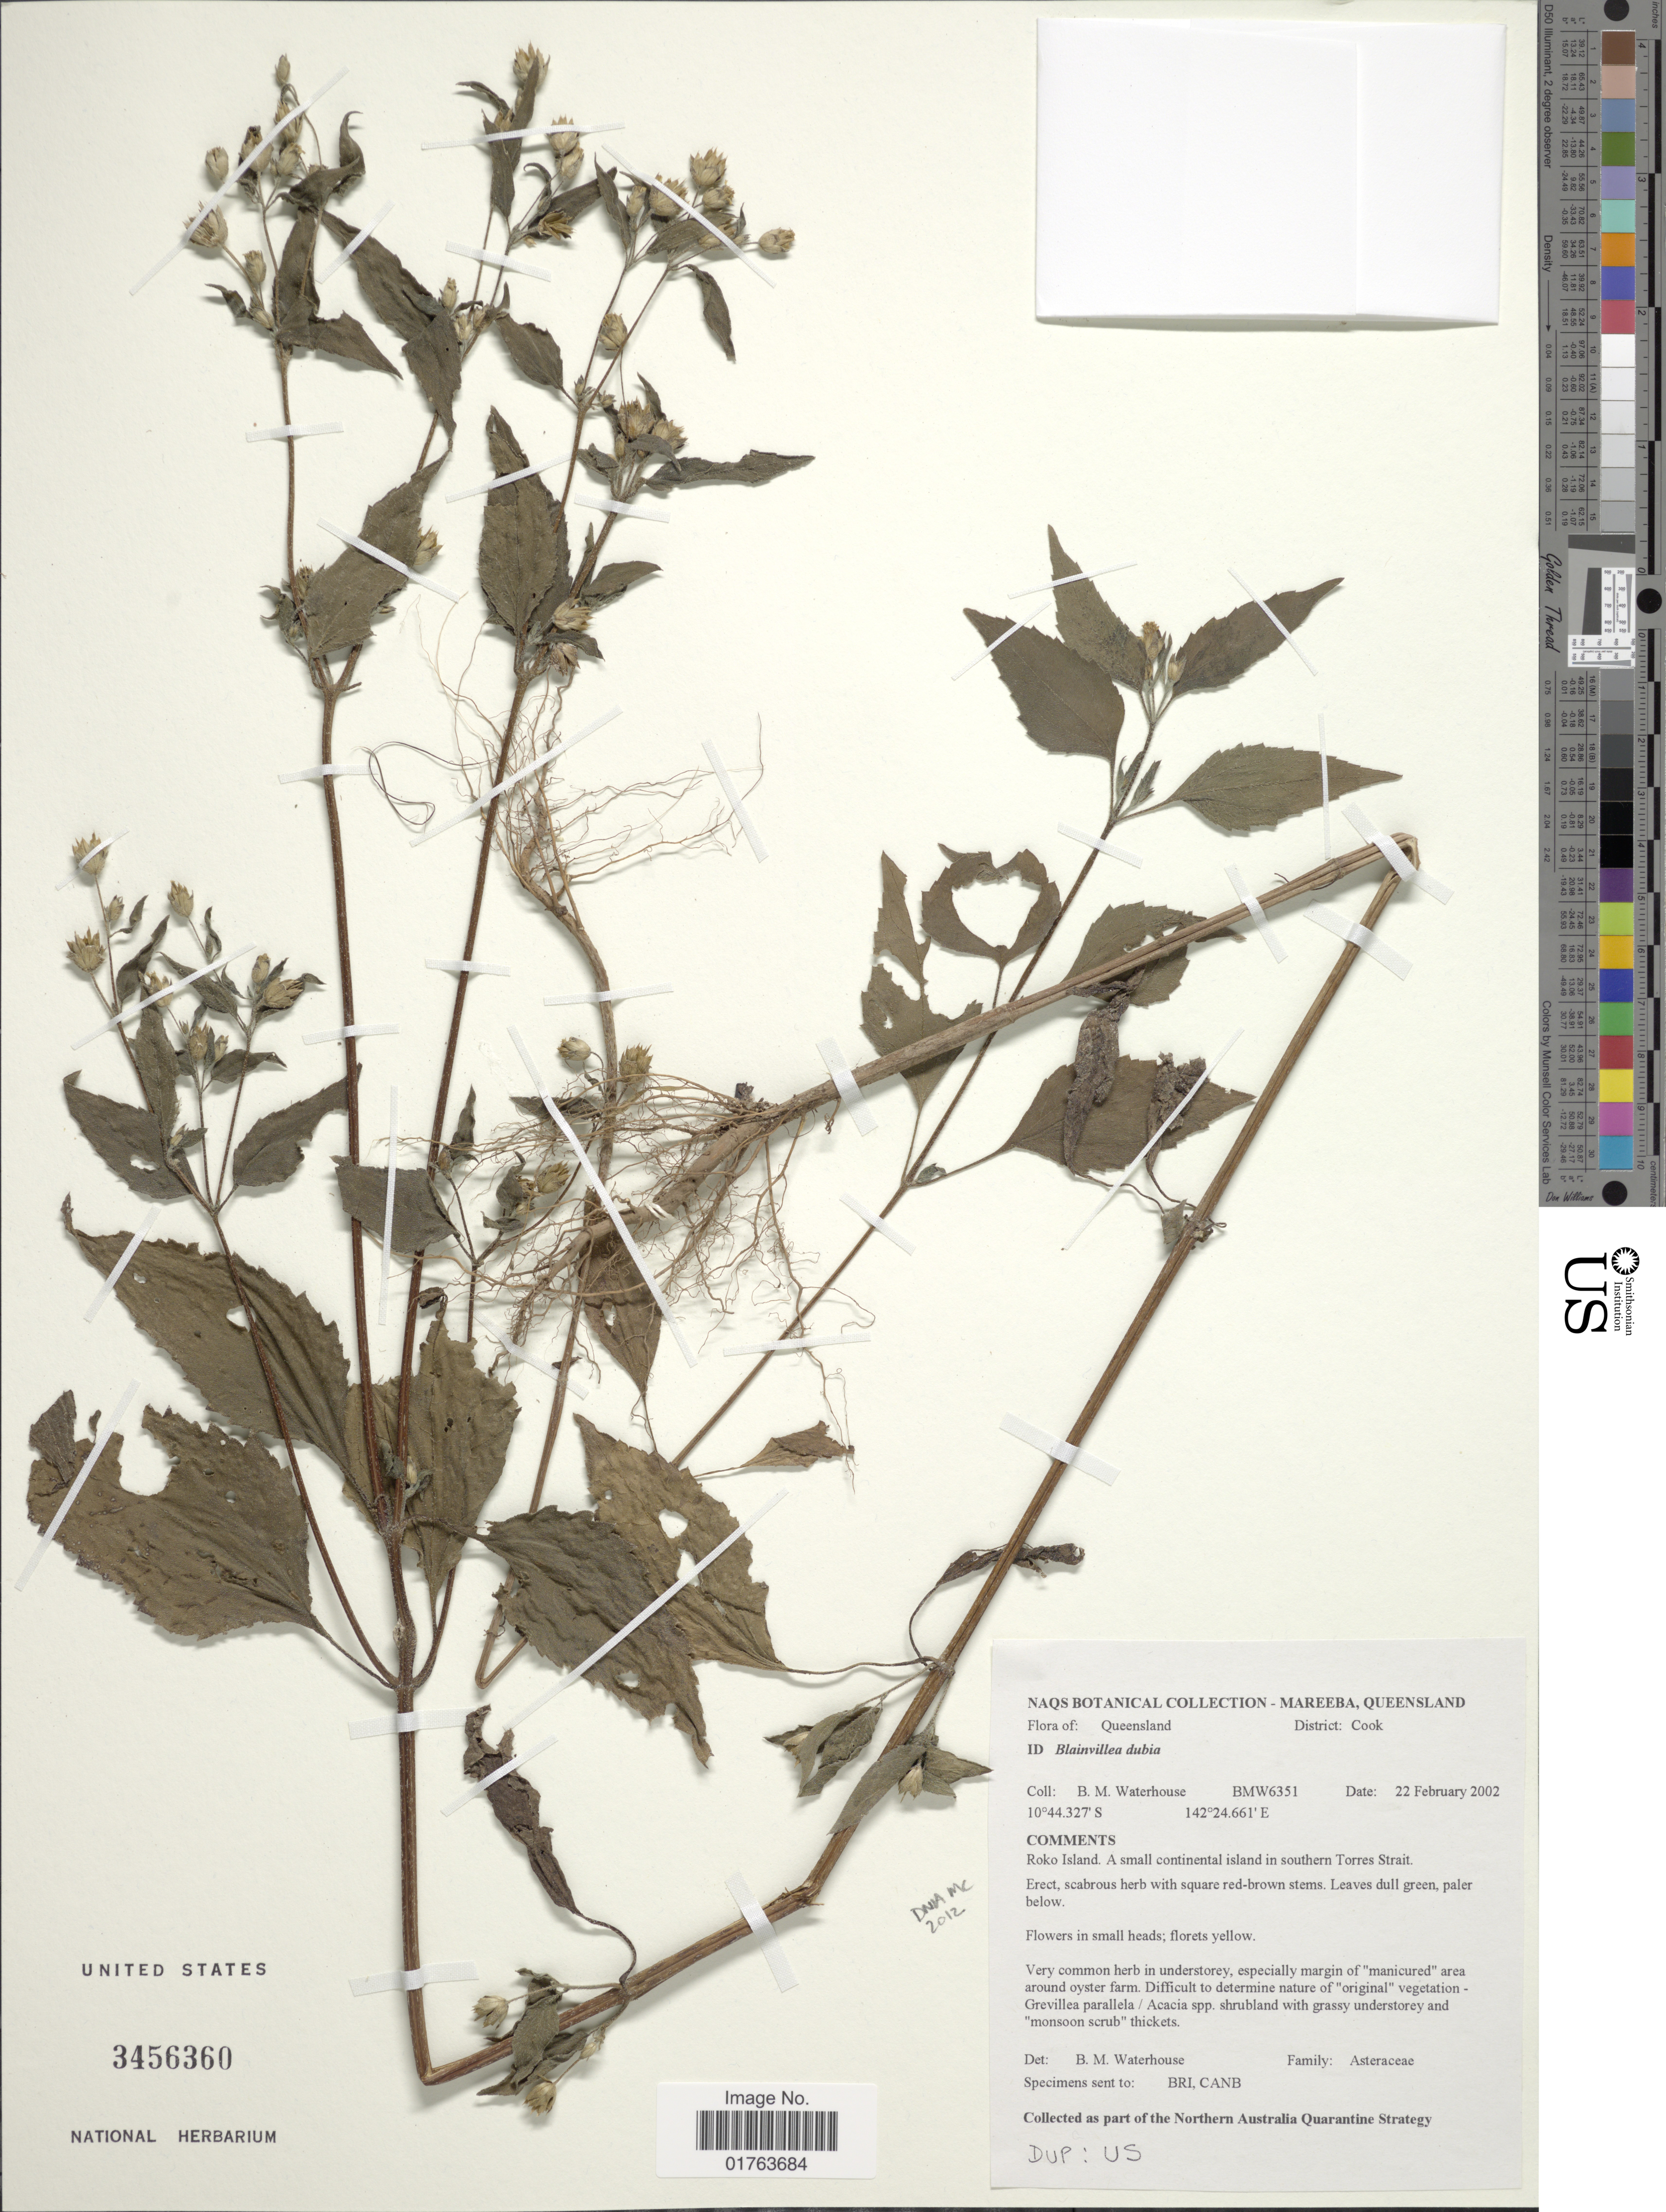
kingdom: Plantae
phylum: Tracheophyta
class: Magnoliopsida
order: Asterales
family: Asteraceae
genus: Blainvillea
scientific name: Blainvillea cunninghamii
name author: (DC.) Orchard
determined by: Alves, M.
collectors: B. Waterhouse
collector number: BMW6351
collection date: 2002-02-22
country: Australia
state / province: Queensland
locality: District Cook, Roko Island, A small continental Island in southern Torres Strait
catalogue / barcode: US 3456360